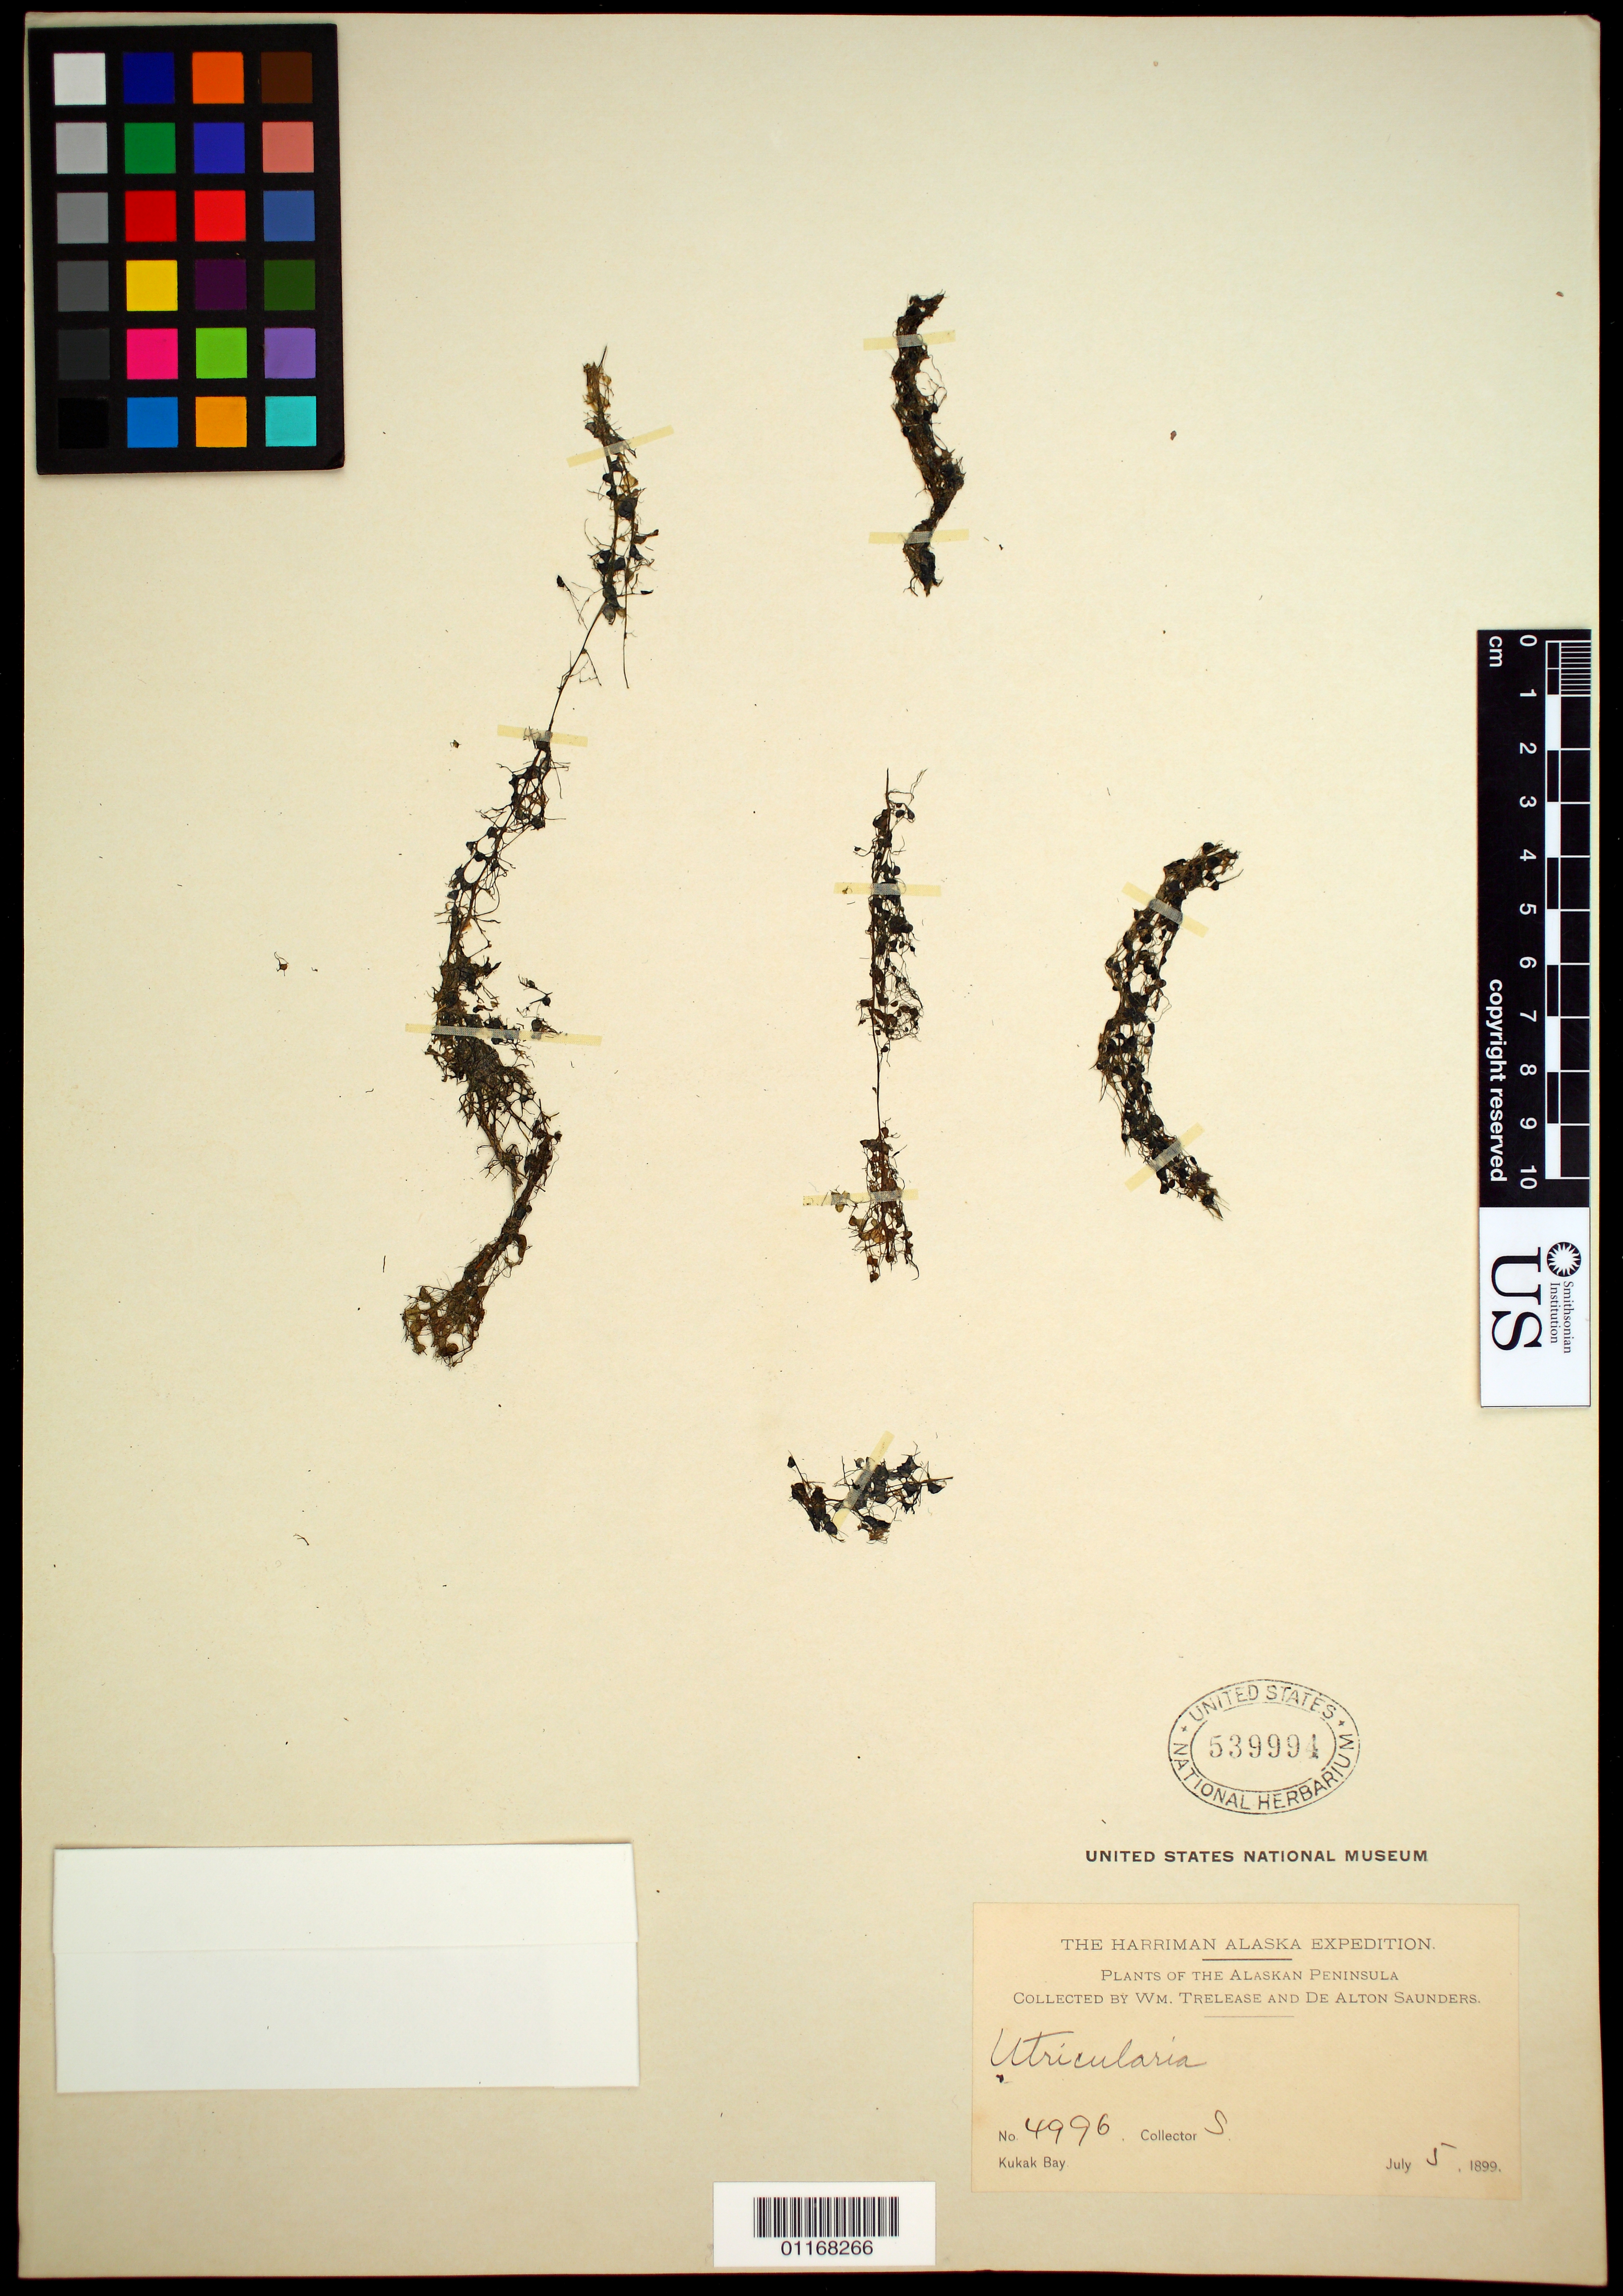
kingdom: Plantae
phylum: Tracheophyta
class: Magnoliopsida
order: Lamiales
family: Lentibulariaceae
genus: Utricularia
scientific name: Utricularia sp.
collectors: W. Trelease & D. Saunders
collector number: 4996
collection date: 1899-07-05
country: United States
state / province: Alaska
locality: Alaskan Peninsula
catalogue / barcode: US 539994